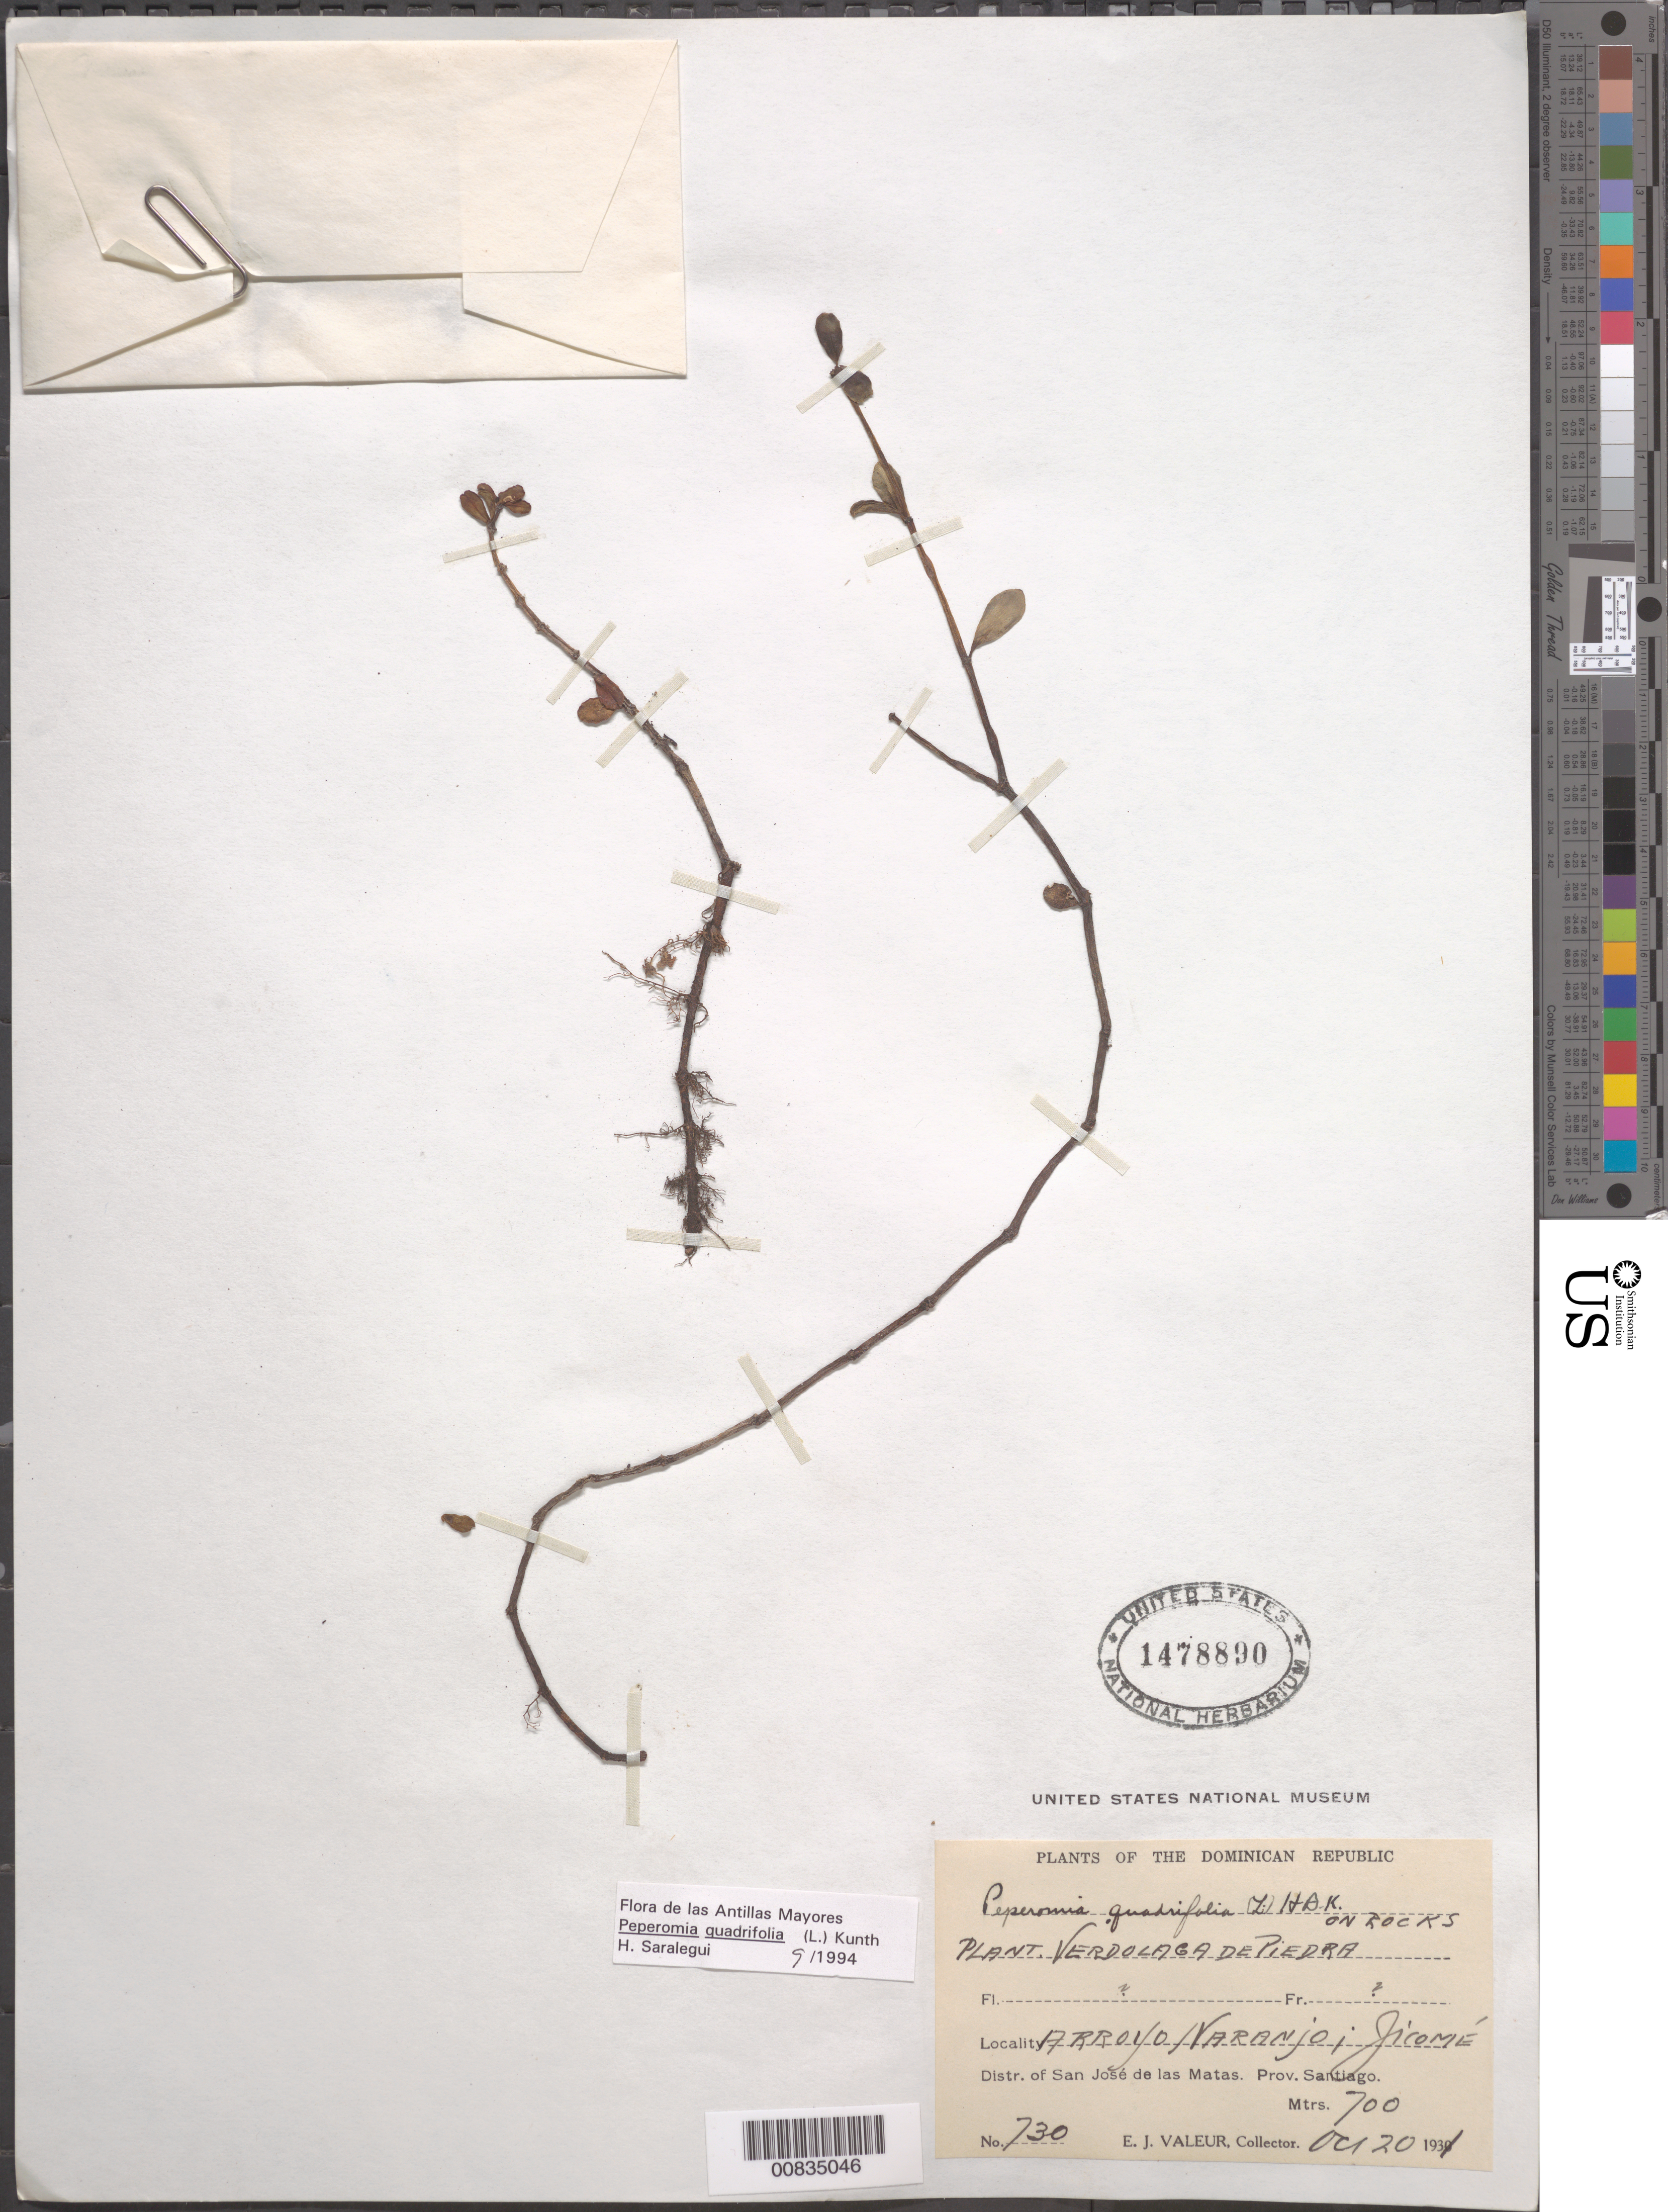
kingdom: Plantae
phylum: Tracheophyta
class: Magnoliopsida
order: Piperales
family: Piperaceae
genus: Peperomia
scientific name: Peperomia quadrifolia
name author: (L.) Kunth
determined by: Saralegui Boza, H., (HAJB), Jardin Botanico Nacional (Habana)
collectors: E. Valeur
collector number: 730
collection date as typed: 20 Oct 1931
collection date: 1931-10-20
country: Dominican Republic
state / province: Santiago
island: Hispaniola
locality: Distr. of San José de las Matas. Arroyo Naranjo, Jicomé.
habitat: On rocks.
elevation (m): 700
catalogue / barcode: US 1478890